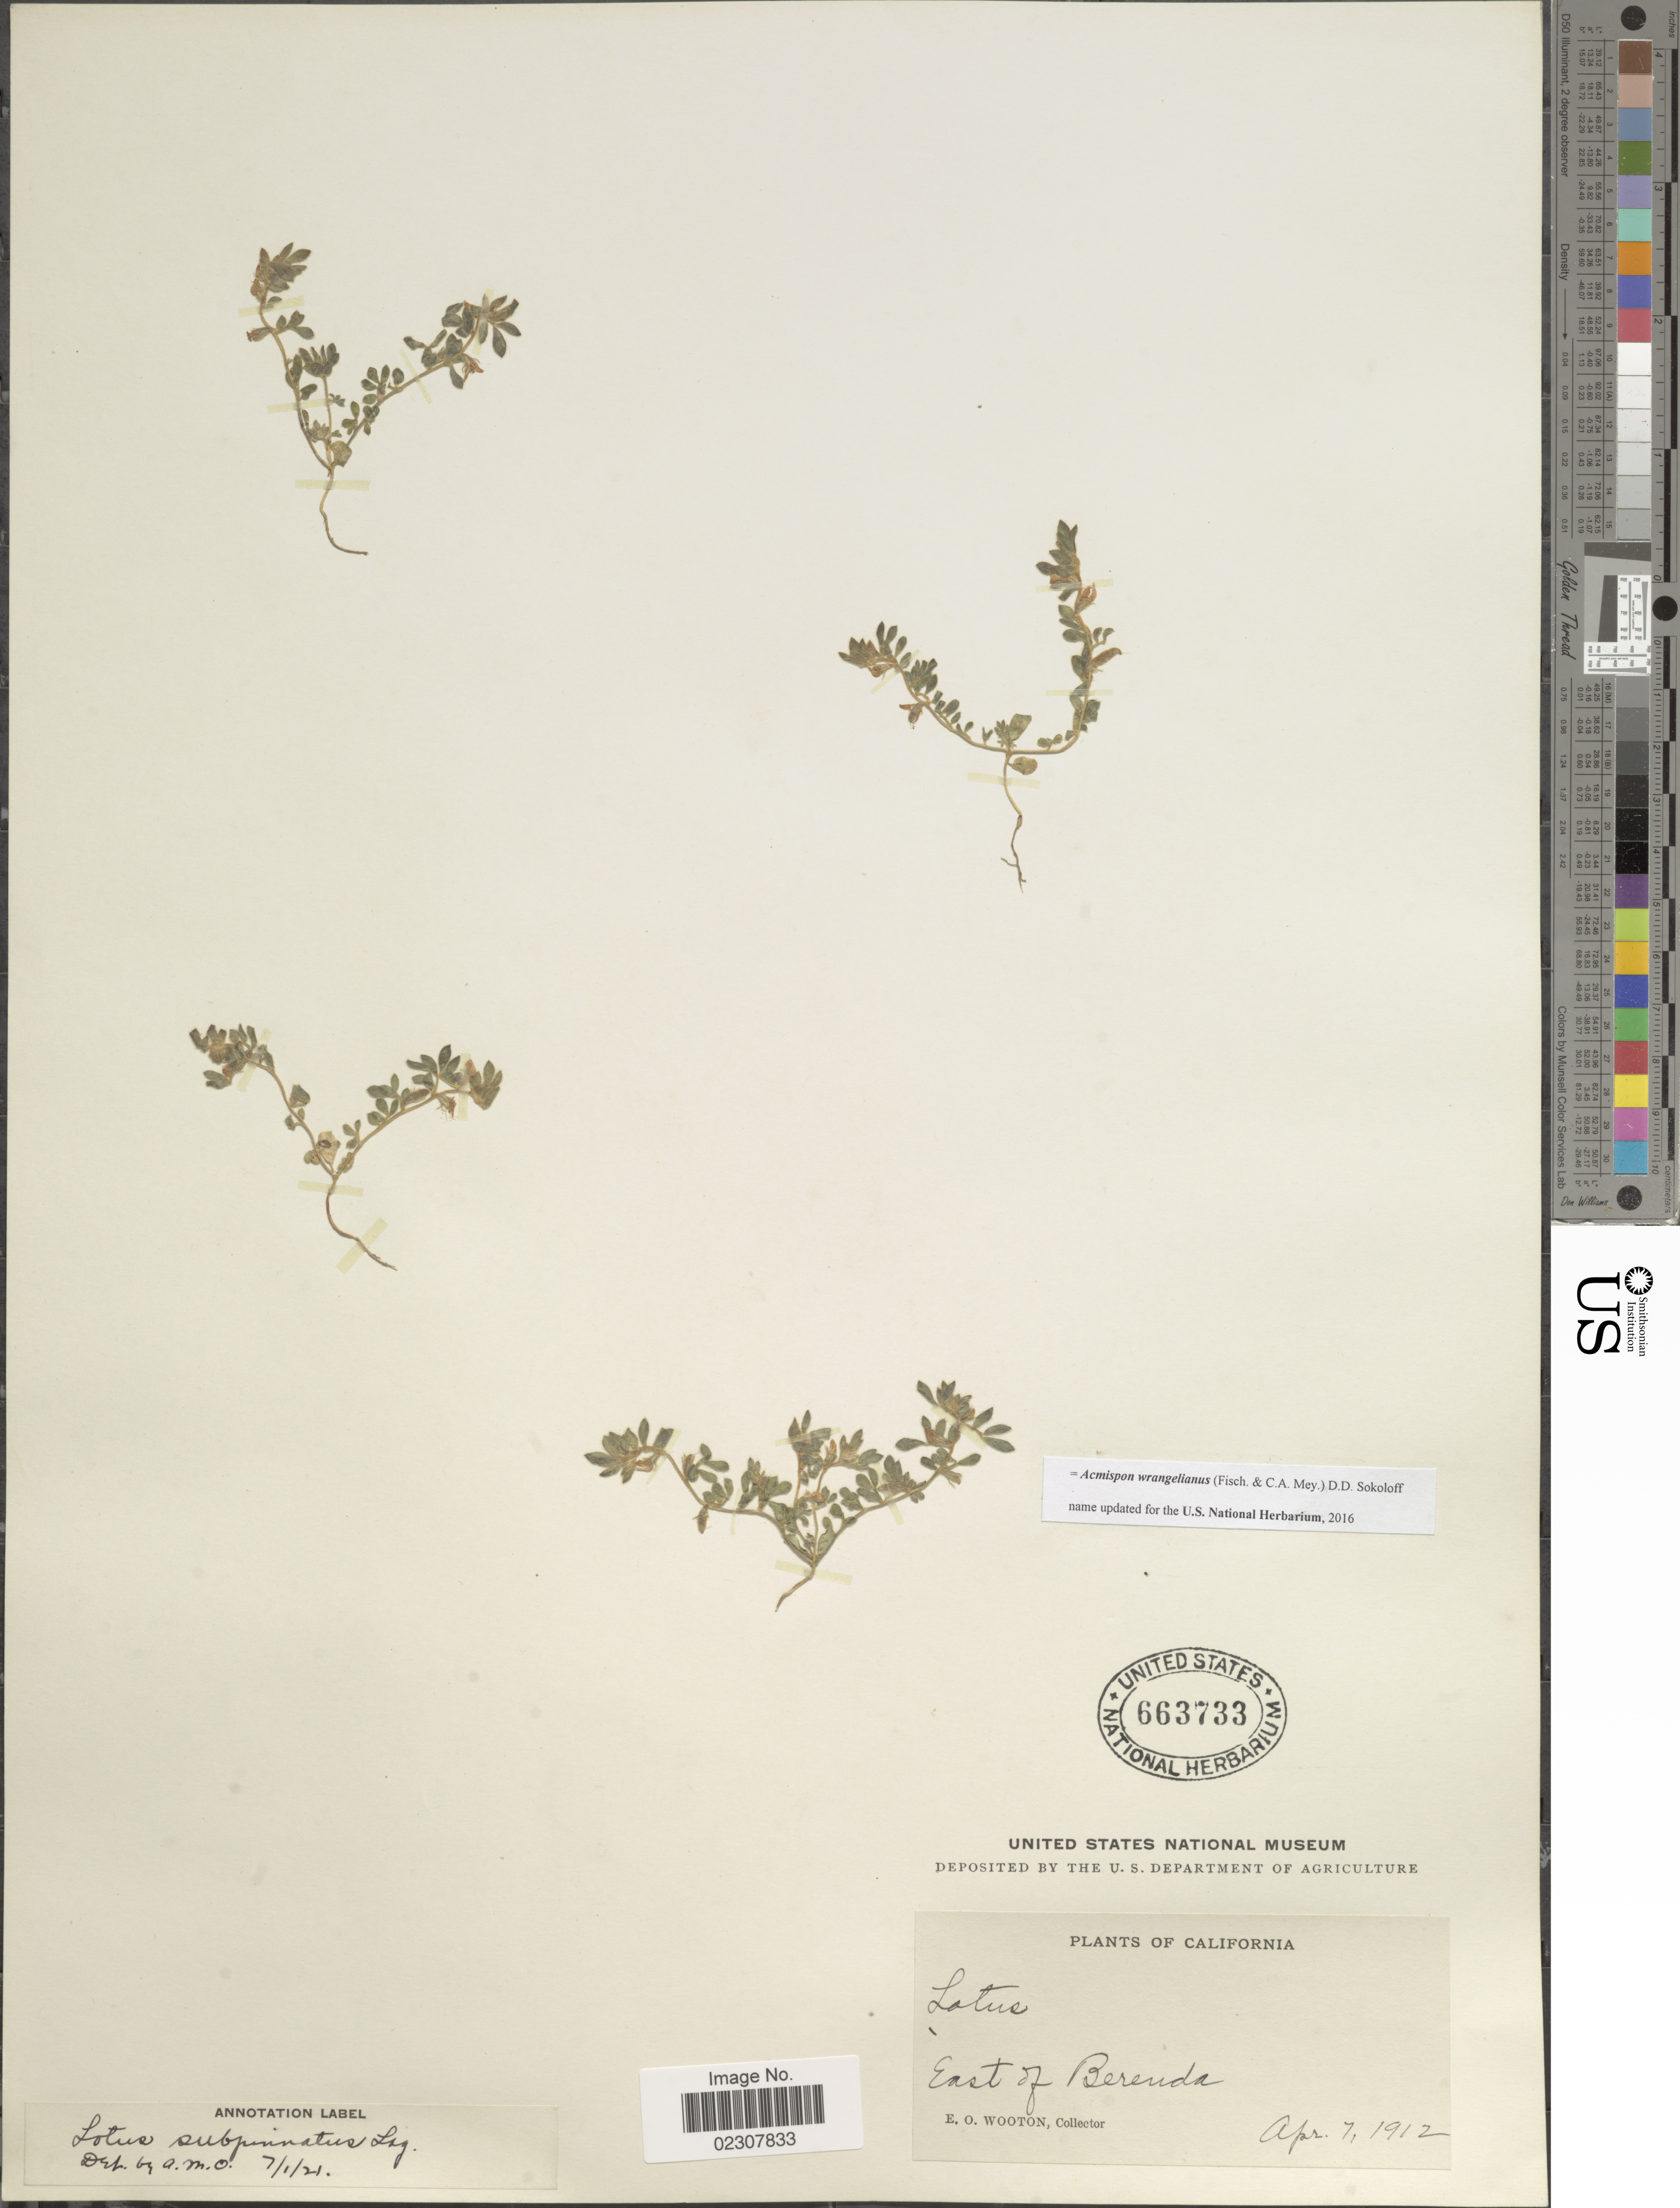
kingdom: Plantae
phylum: Tracheophyta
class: Magnoliopsida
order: Fabales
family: Fabaceae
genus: Acmispon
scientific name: Acmispon wrangelianus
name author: (Fisch. & C.A. Mey.) D.D. Sokoloff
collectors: E. O. Wooton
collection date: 1912-04-07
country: United States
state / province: California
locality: East of Berenda.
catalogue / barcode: US 663733